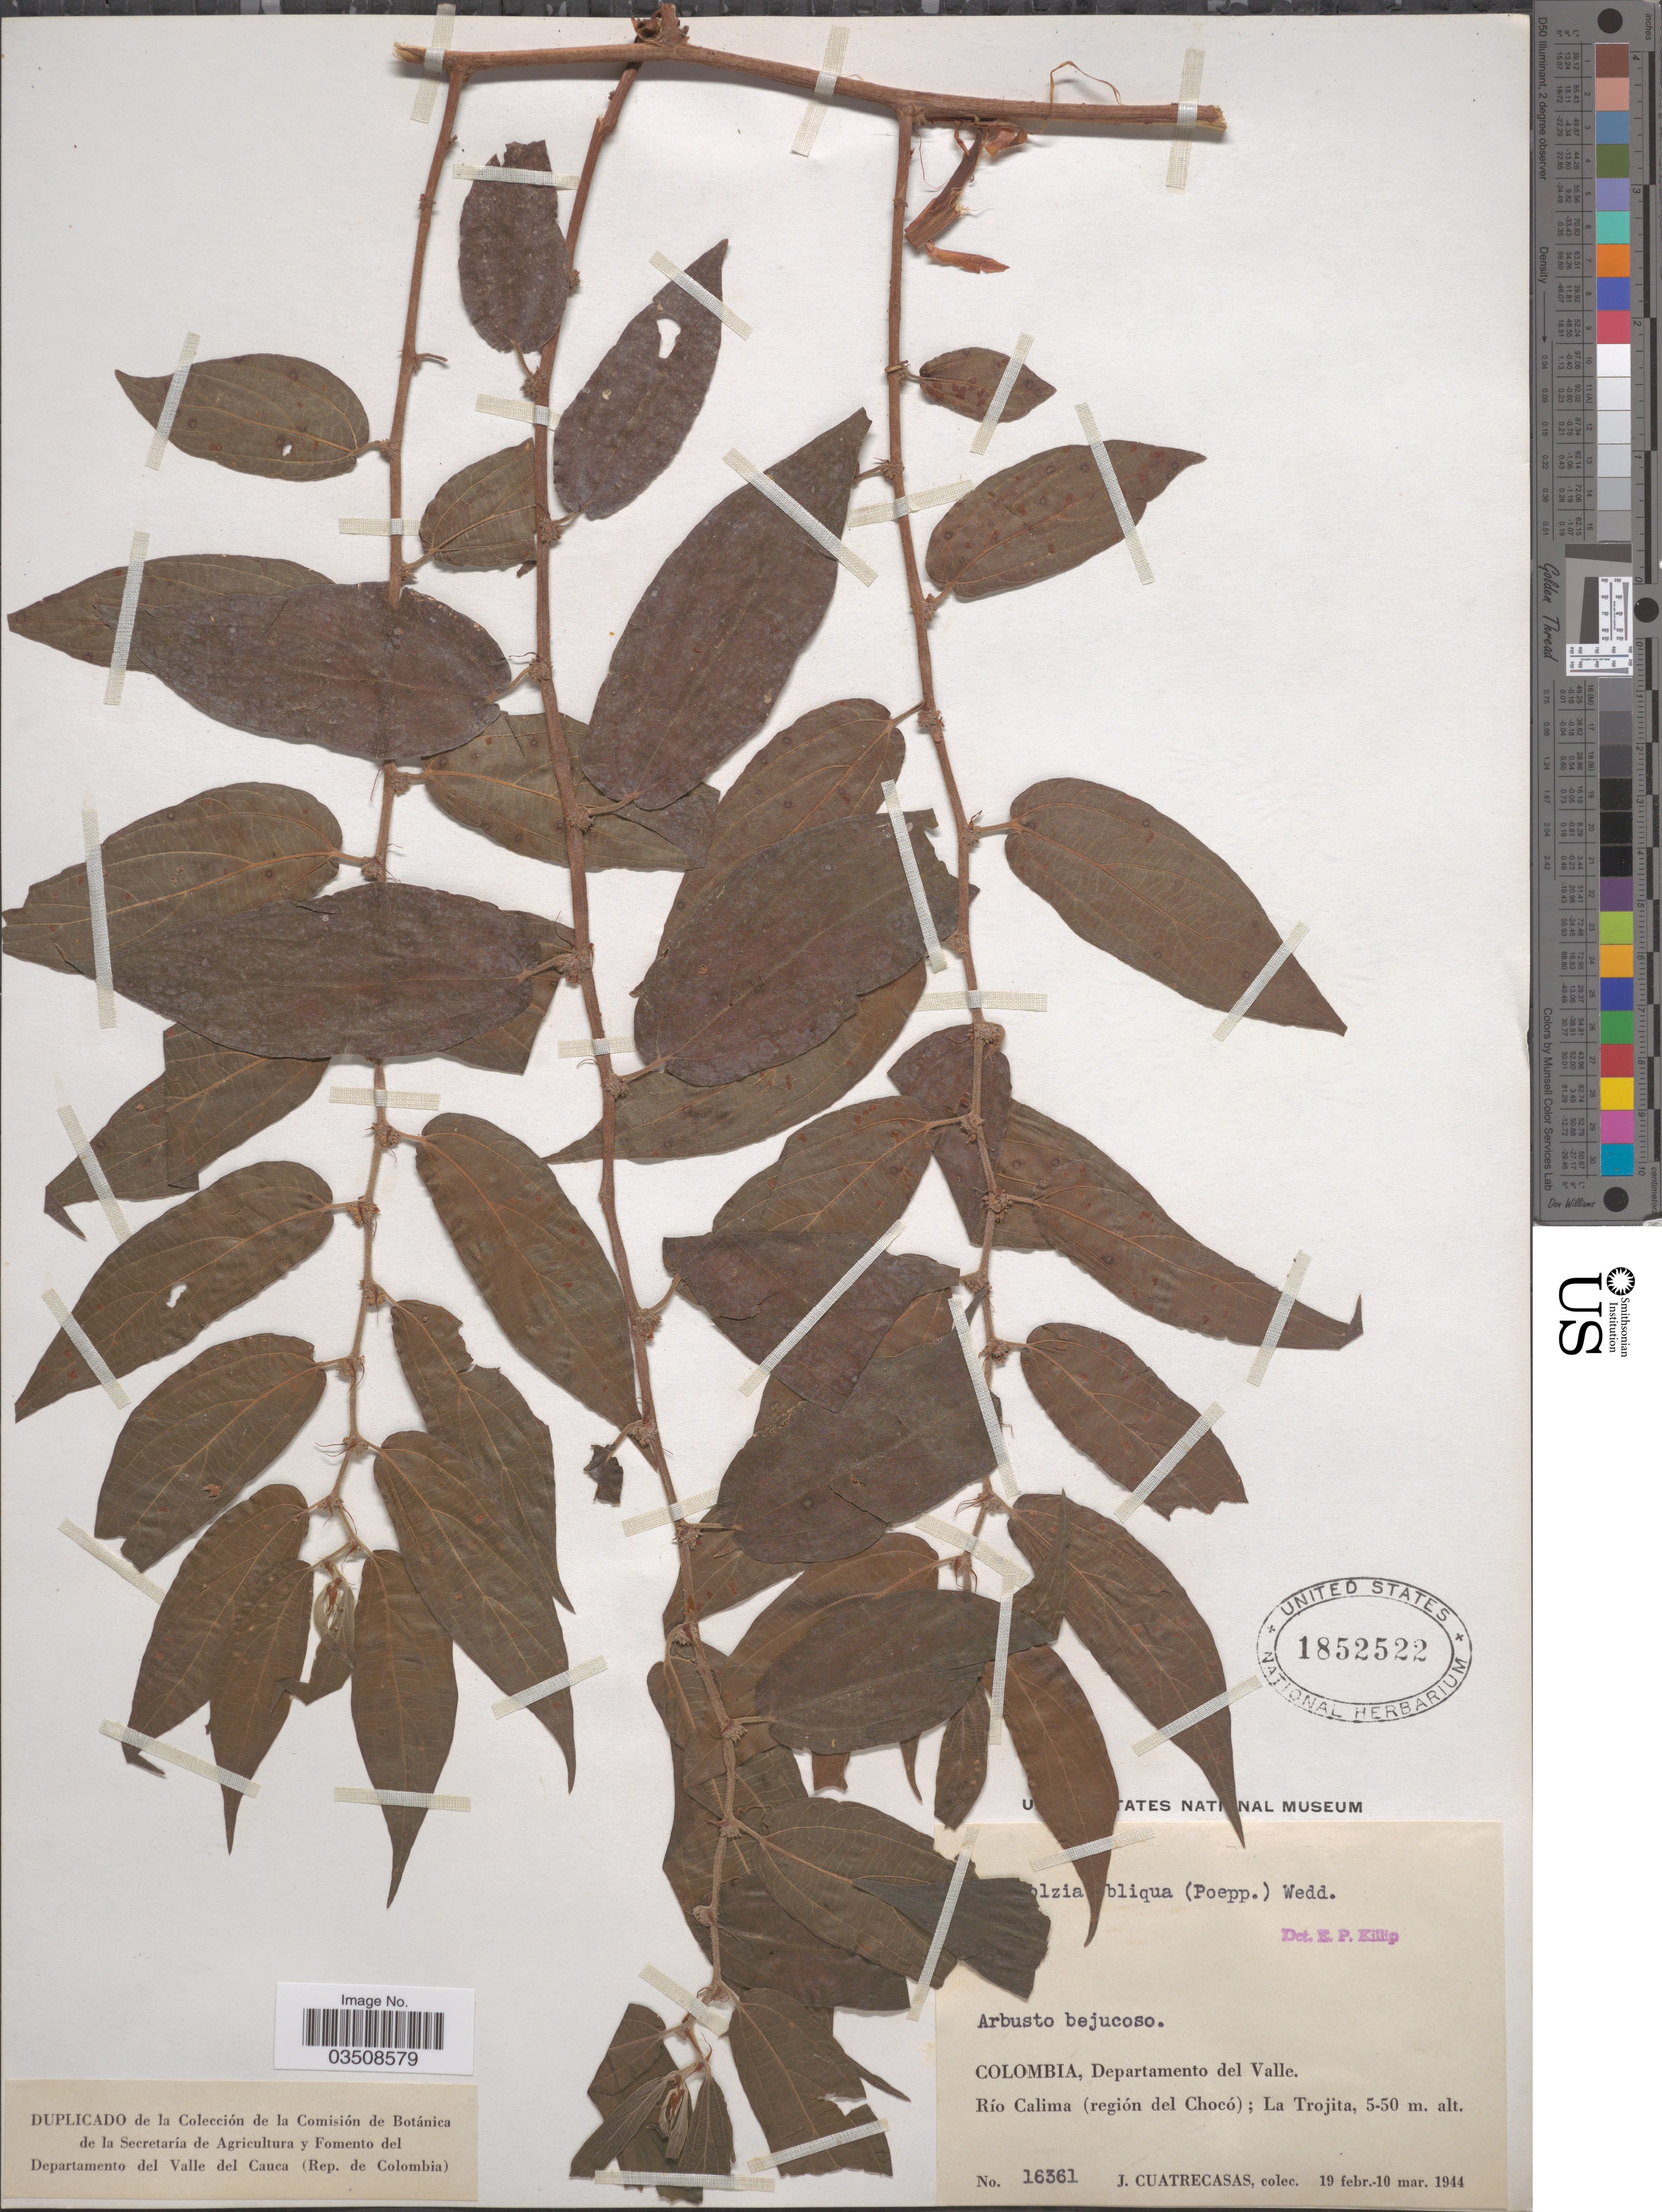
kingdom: Plantae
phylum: Tracheophyta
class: Magnoliopsida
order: Rosales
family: Urticaceae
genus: Pouzolzia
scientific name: Pouzolzia obliqua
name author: (Poepp.) Gaudich.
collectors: J. Cuatrecasas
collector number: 16361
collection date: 1944-02-19/1944-03-10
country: Colombia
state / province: Valle del Cauca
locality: Departameto del Valle. Río Calima (región del Chocó); La Trojita.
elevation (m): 5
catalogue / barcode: US 1852522